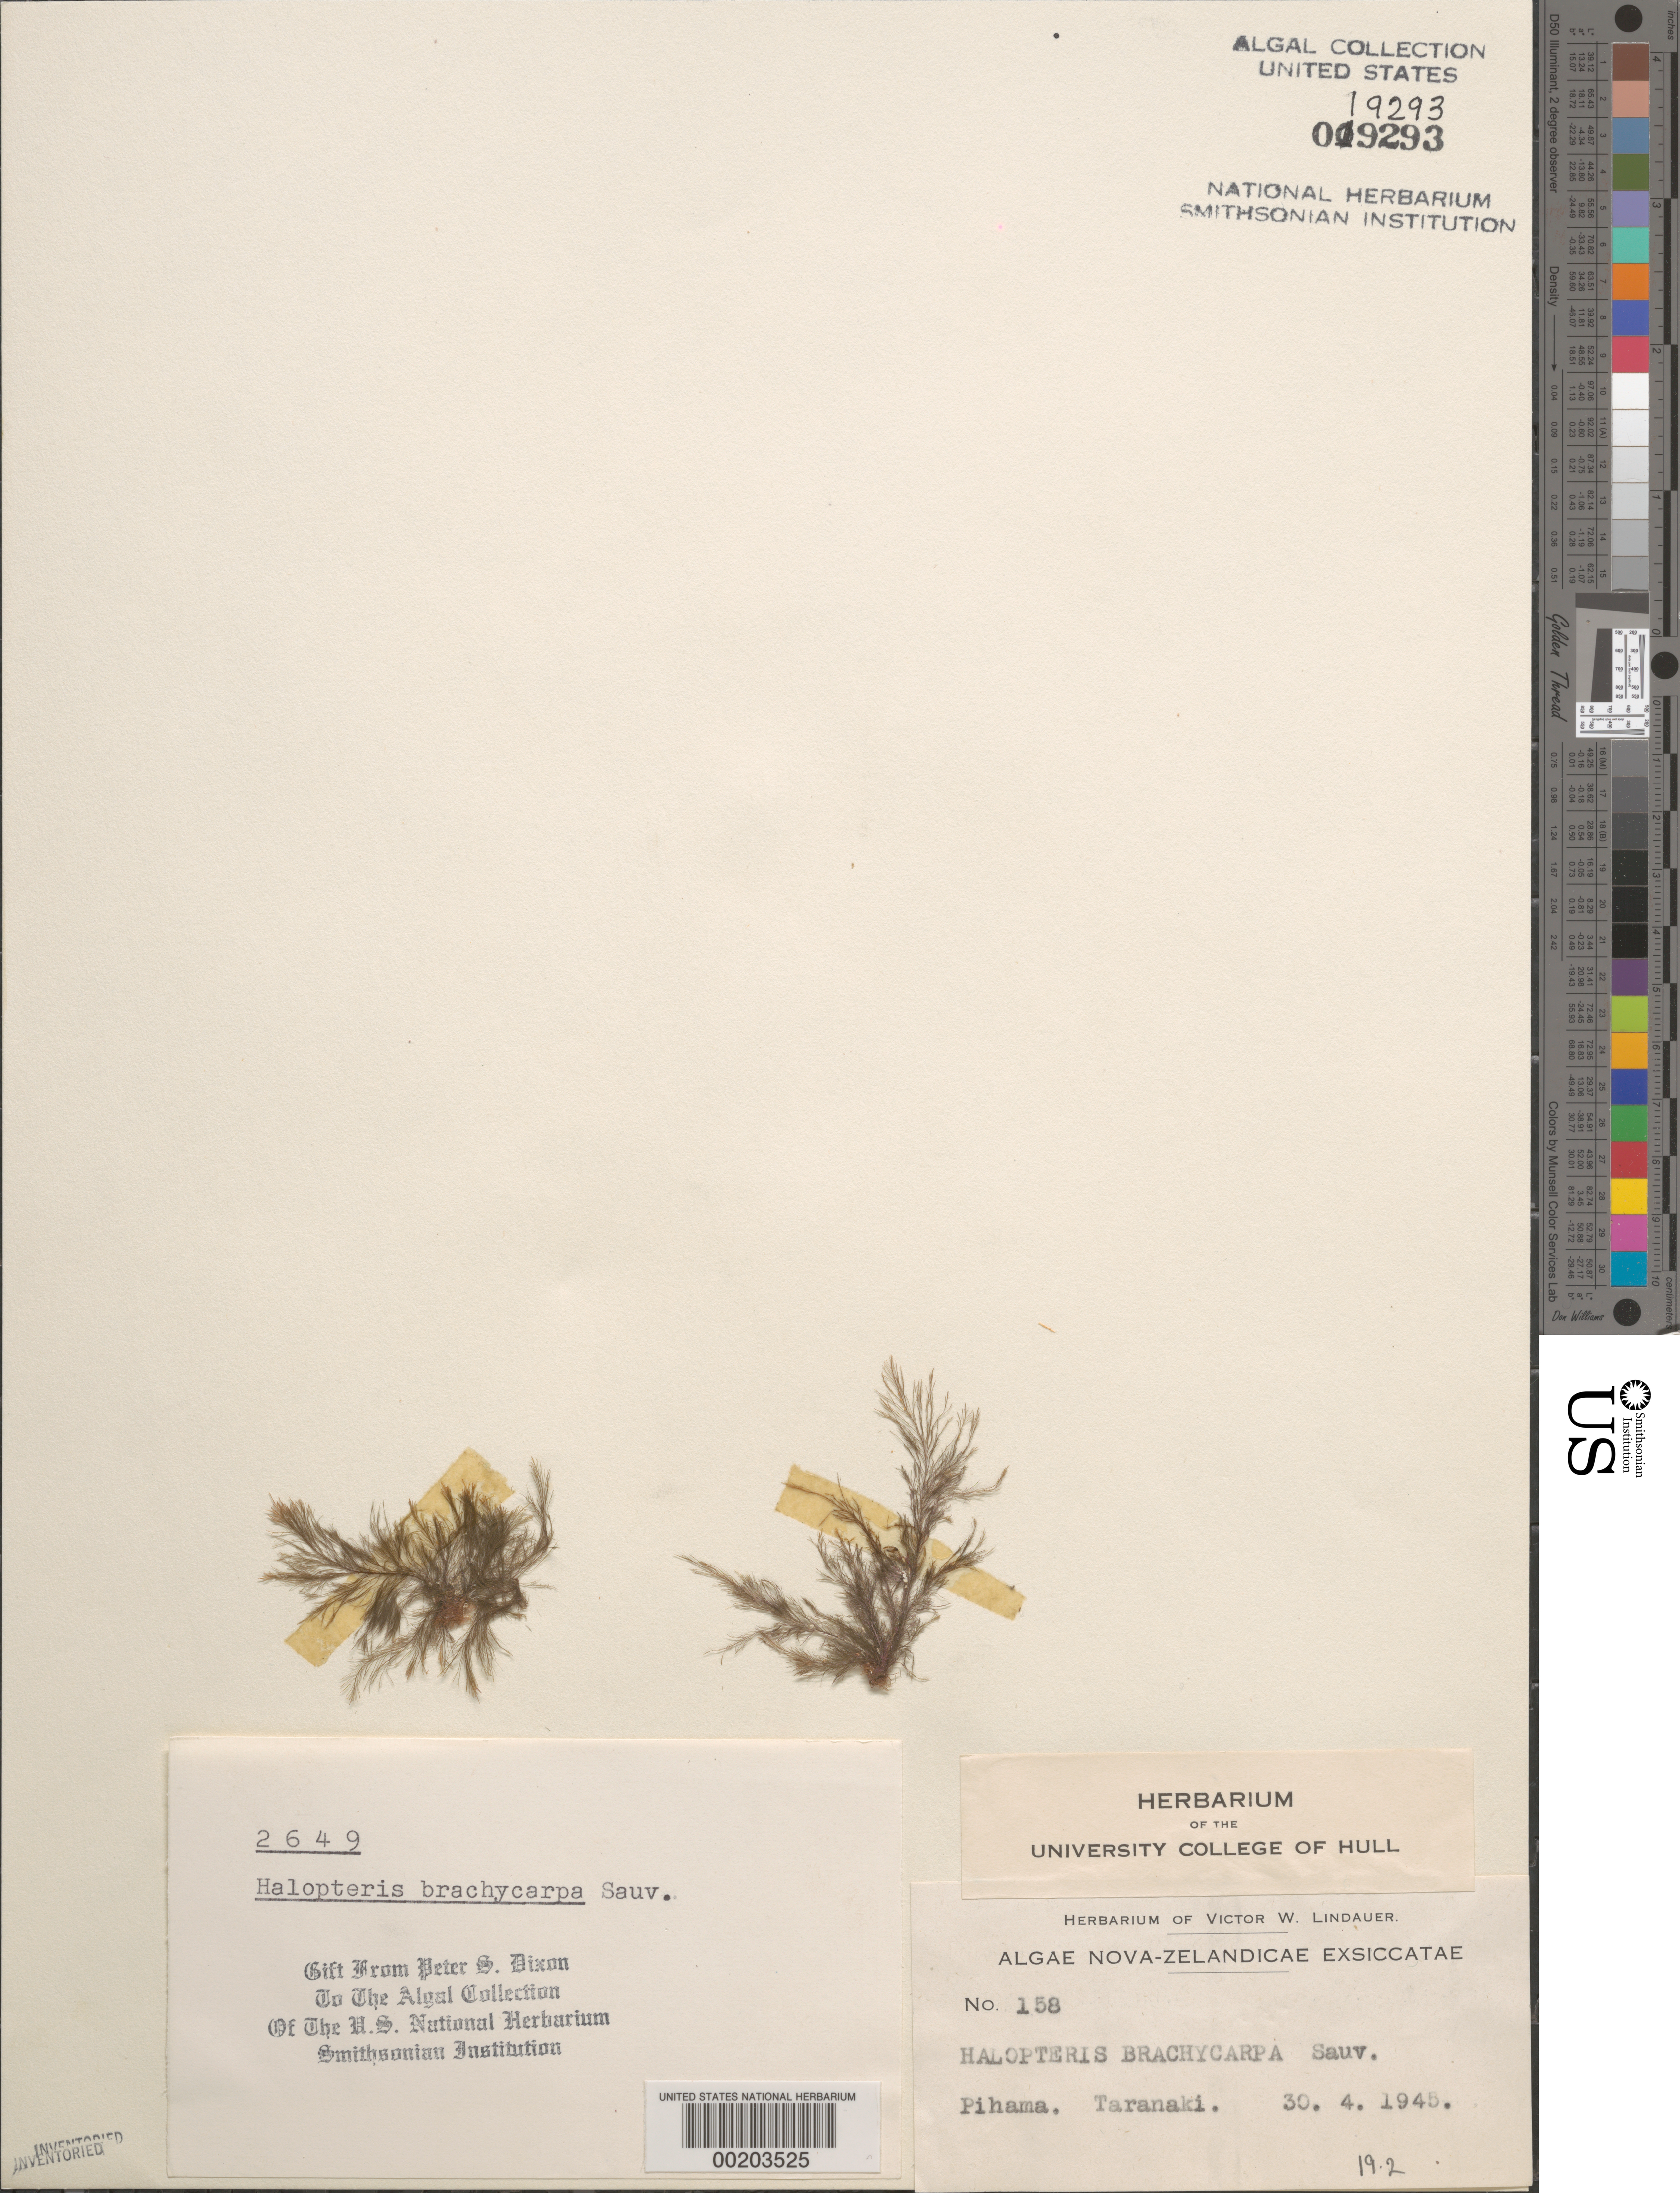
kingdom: Chromista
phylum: Ochrophyta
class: Phaeophyceae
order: Sphacelariales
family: Stypocaulaceae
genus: Halopteris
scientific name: Halopteris brachycarpa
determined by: Dixon, P. S.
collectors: V. Lindauer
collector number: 158 & PSD 2649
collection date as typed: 30 Apr 1945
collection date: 1945-04-30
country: New Zealand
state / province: Taranaki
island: North Island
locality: Pihama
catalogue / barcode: US 19293